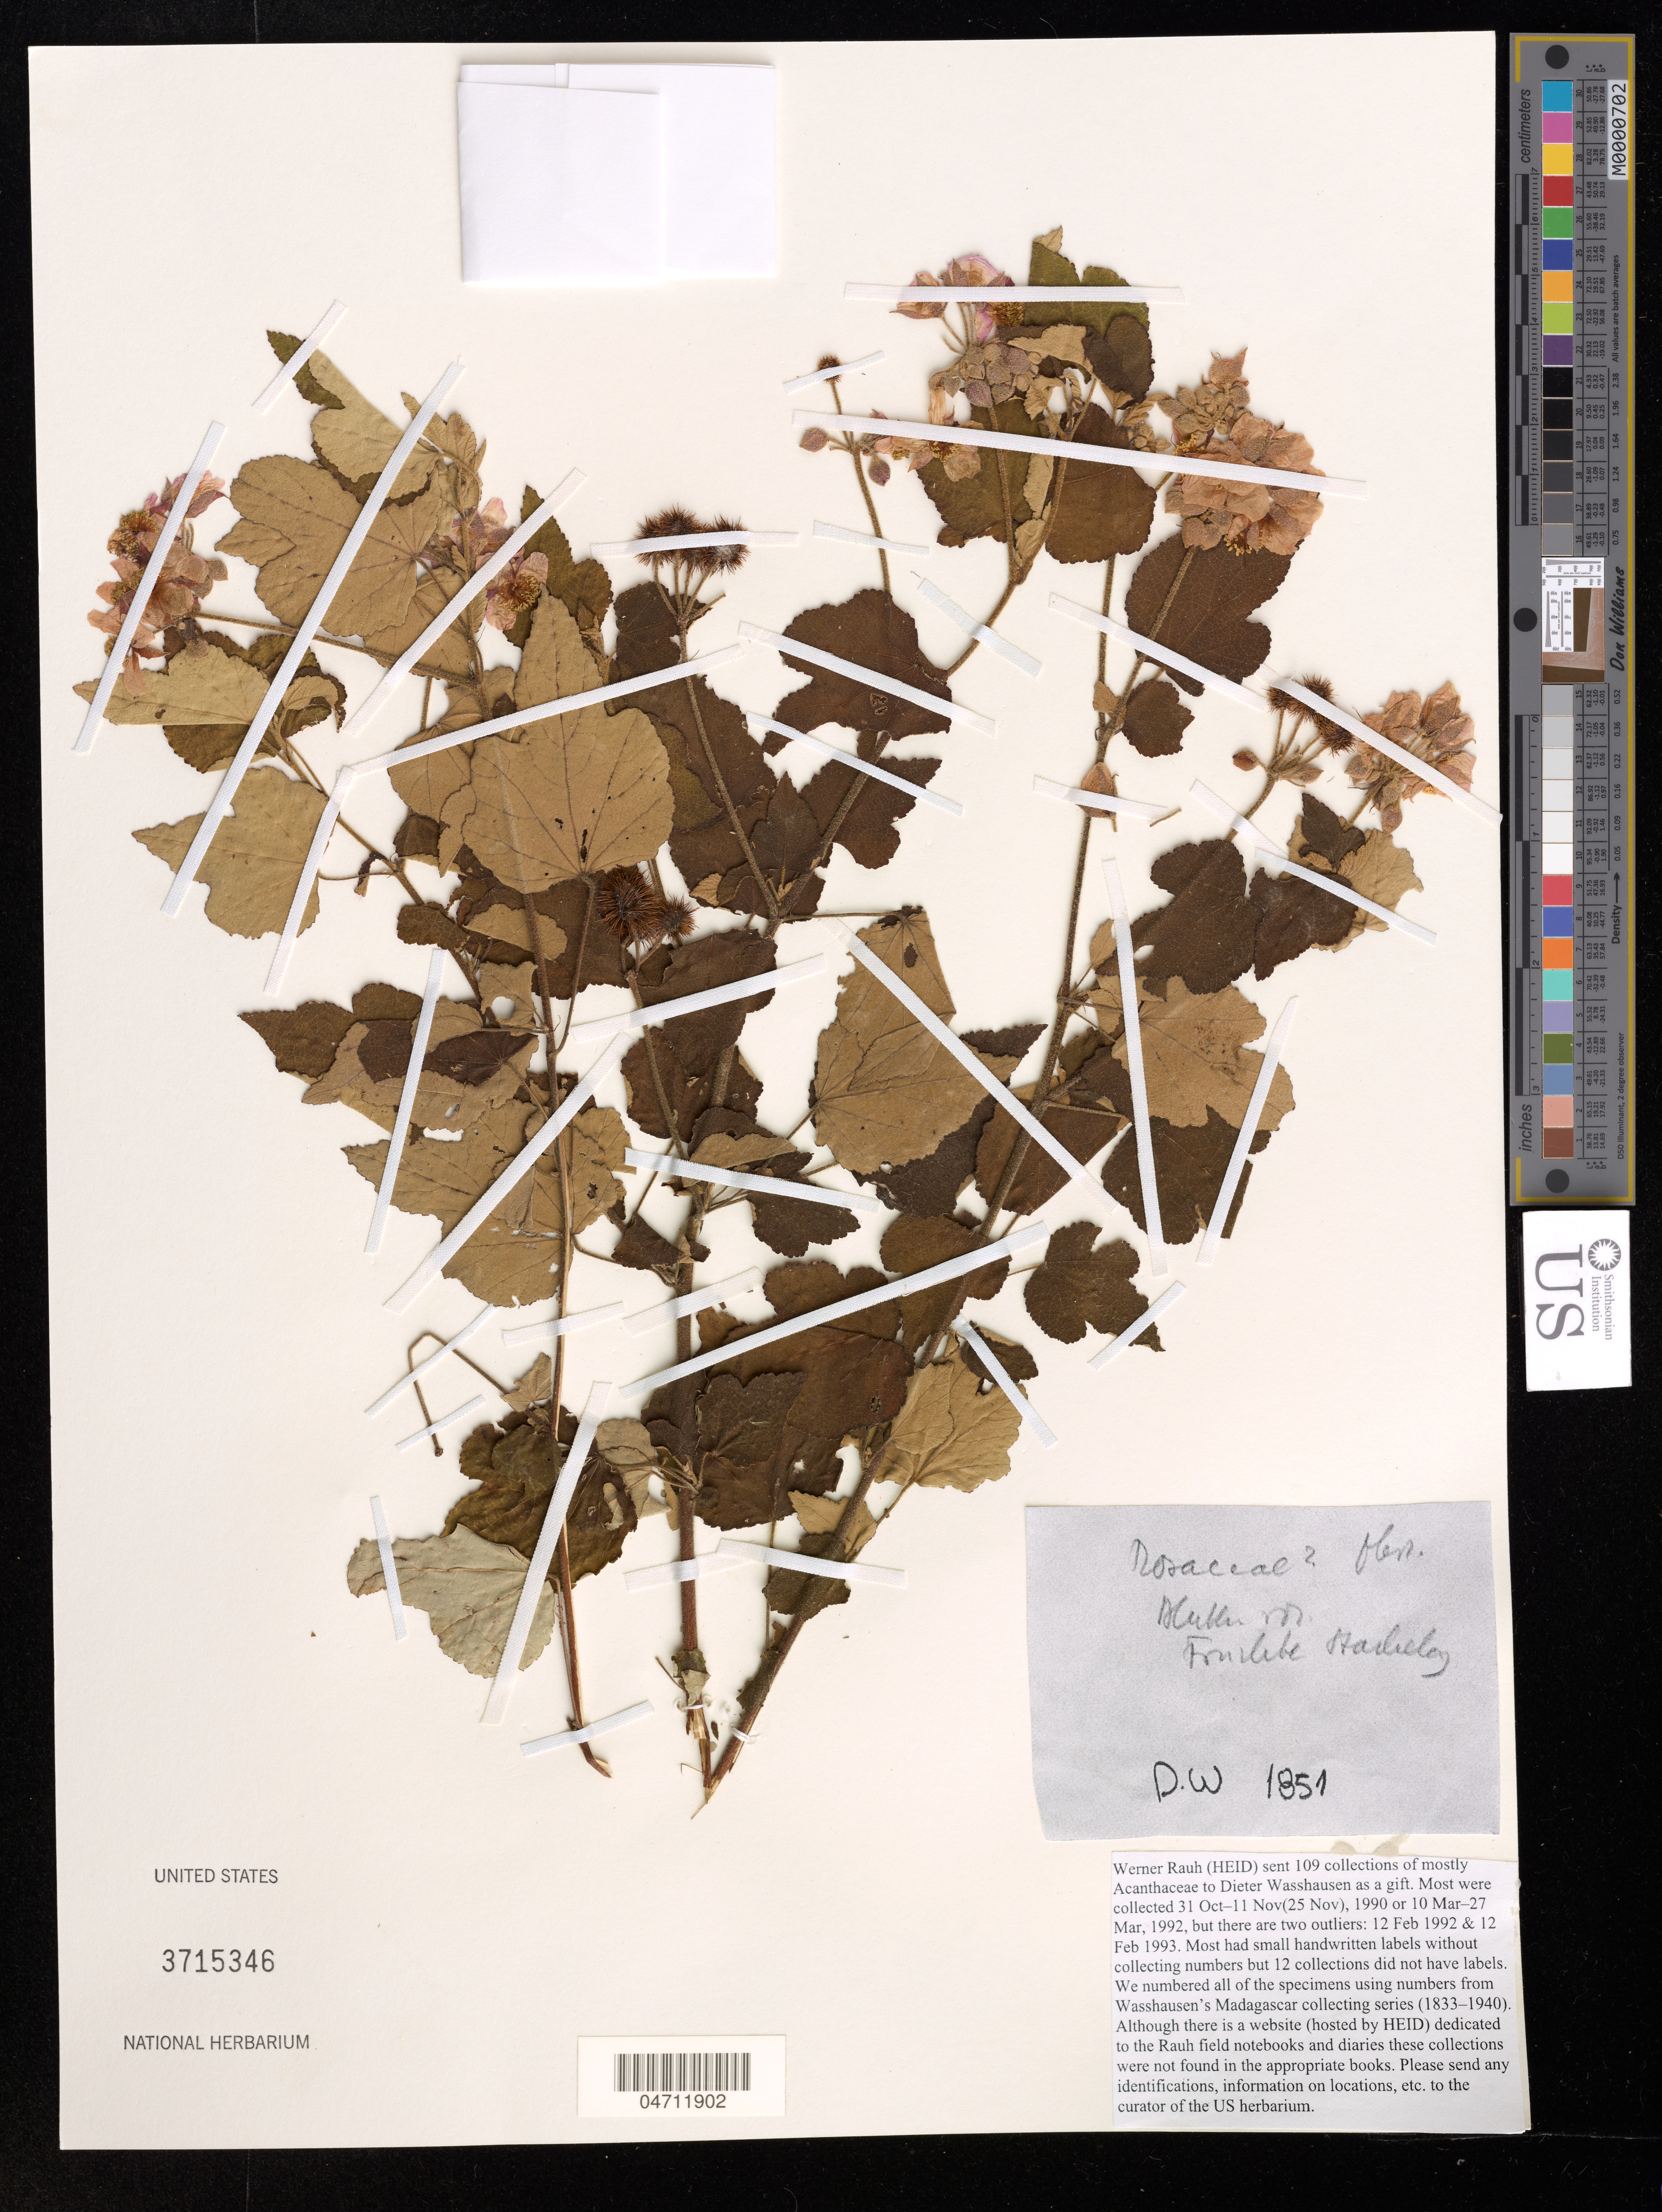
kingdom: Plantae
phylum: Tracheophyta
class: Magnoliopsida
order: Malvales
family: Malvaceae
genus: Sparrmannia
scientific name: Sparrmannia discolor var. discolor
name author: Baker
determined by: Dorr, Laurence J., Curator (BOT), Smithsonian Institution - National Museum of Natural History (UNITED STATES)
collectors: W. Rauh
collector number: DW 1851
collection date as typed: s.d.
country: Madagascar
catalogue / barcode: US 3715346